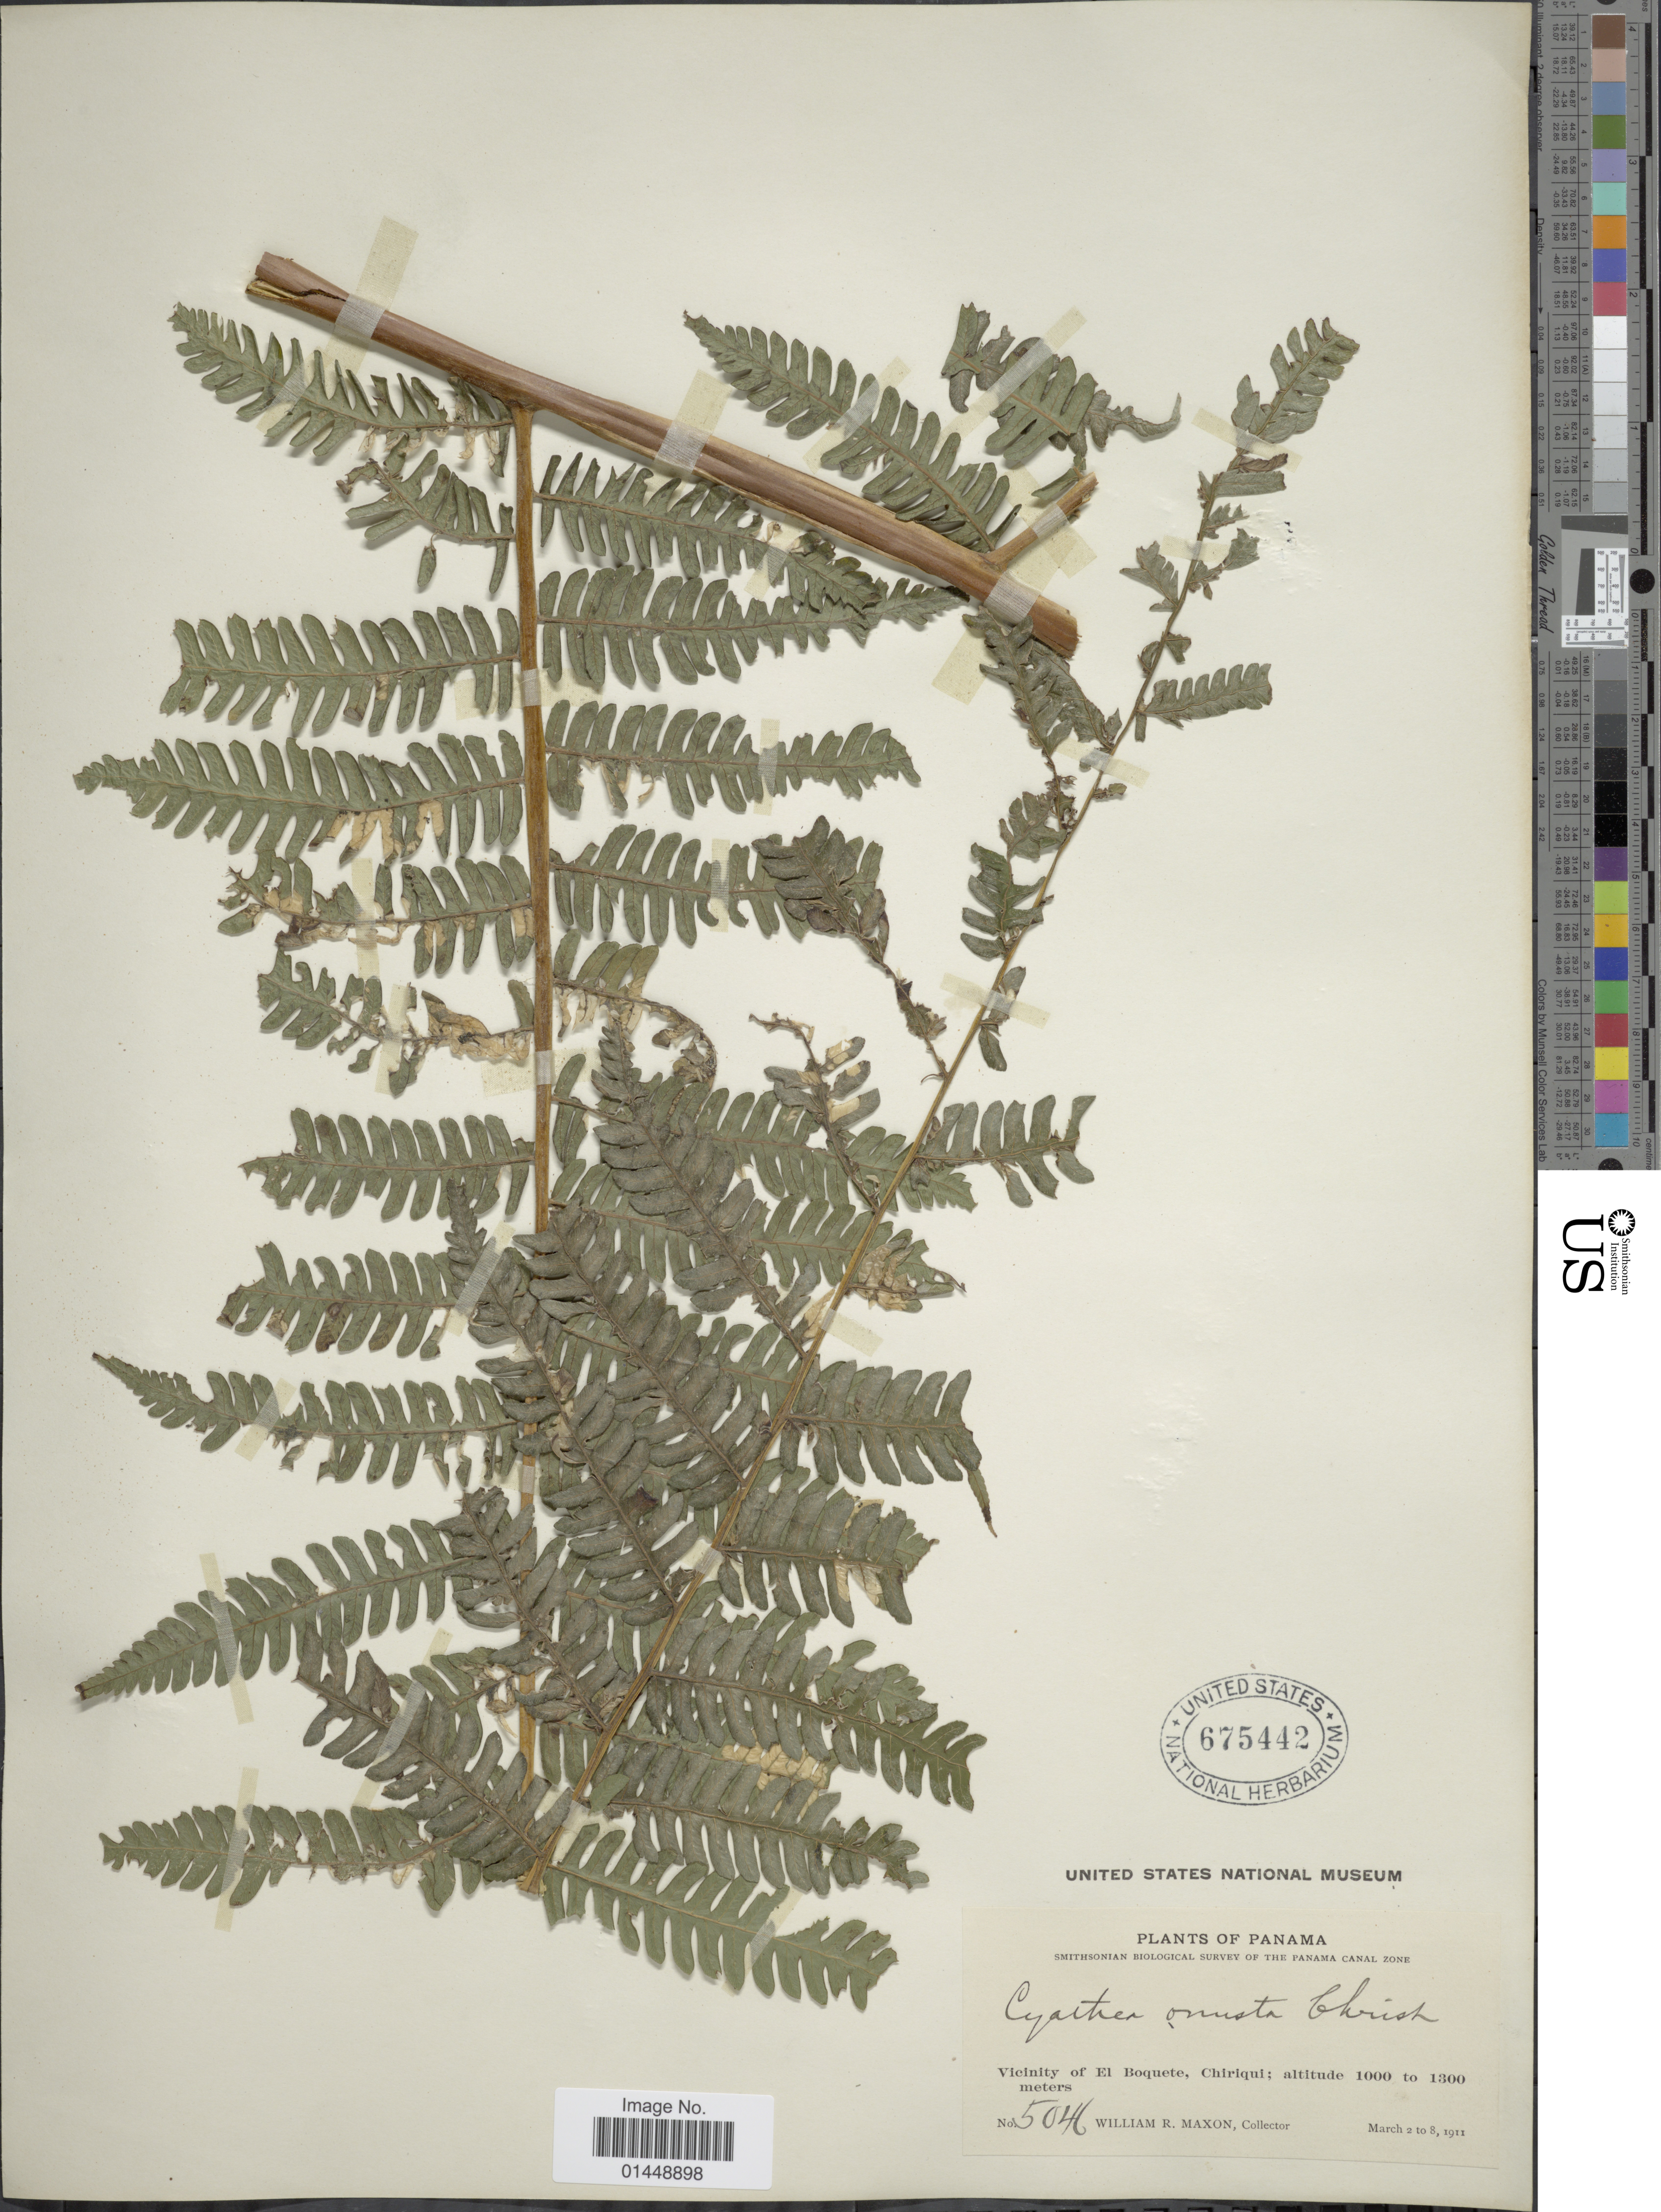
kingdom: Plantae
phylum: Tracheophyta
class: Polypodiopsida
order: Cyatheales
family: Cyatheaceae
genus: Cyathea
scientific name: Cyathea fulva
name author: (M. Martens & Galeotti) Fée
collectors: W. R. Maxon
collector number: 5046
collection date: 1911-03-02/1911-03-08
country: Panama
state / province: Chiriqui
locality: Vicinity of El Boquete, Chiriqui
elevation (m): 1000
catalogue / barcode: US 675442